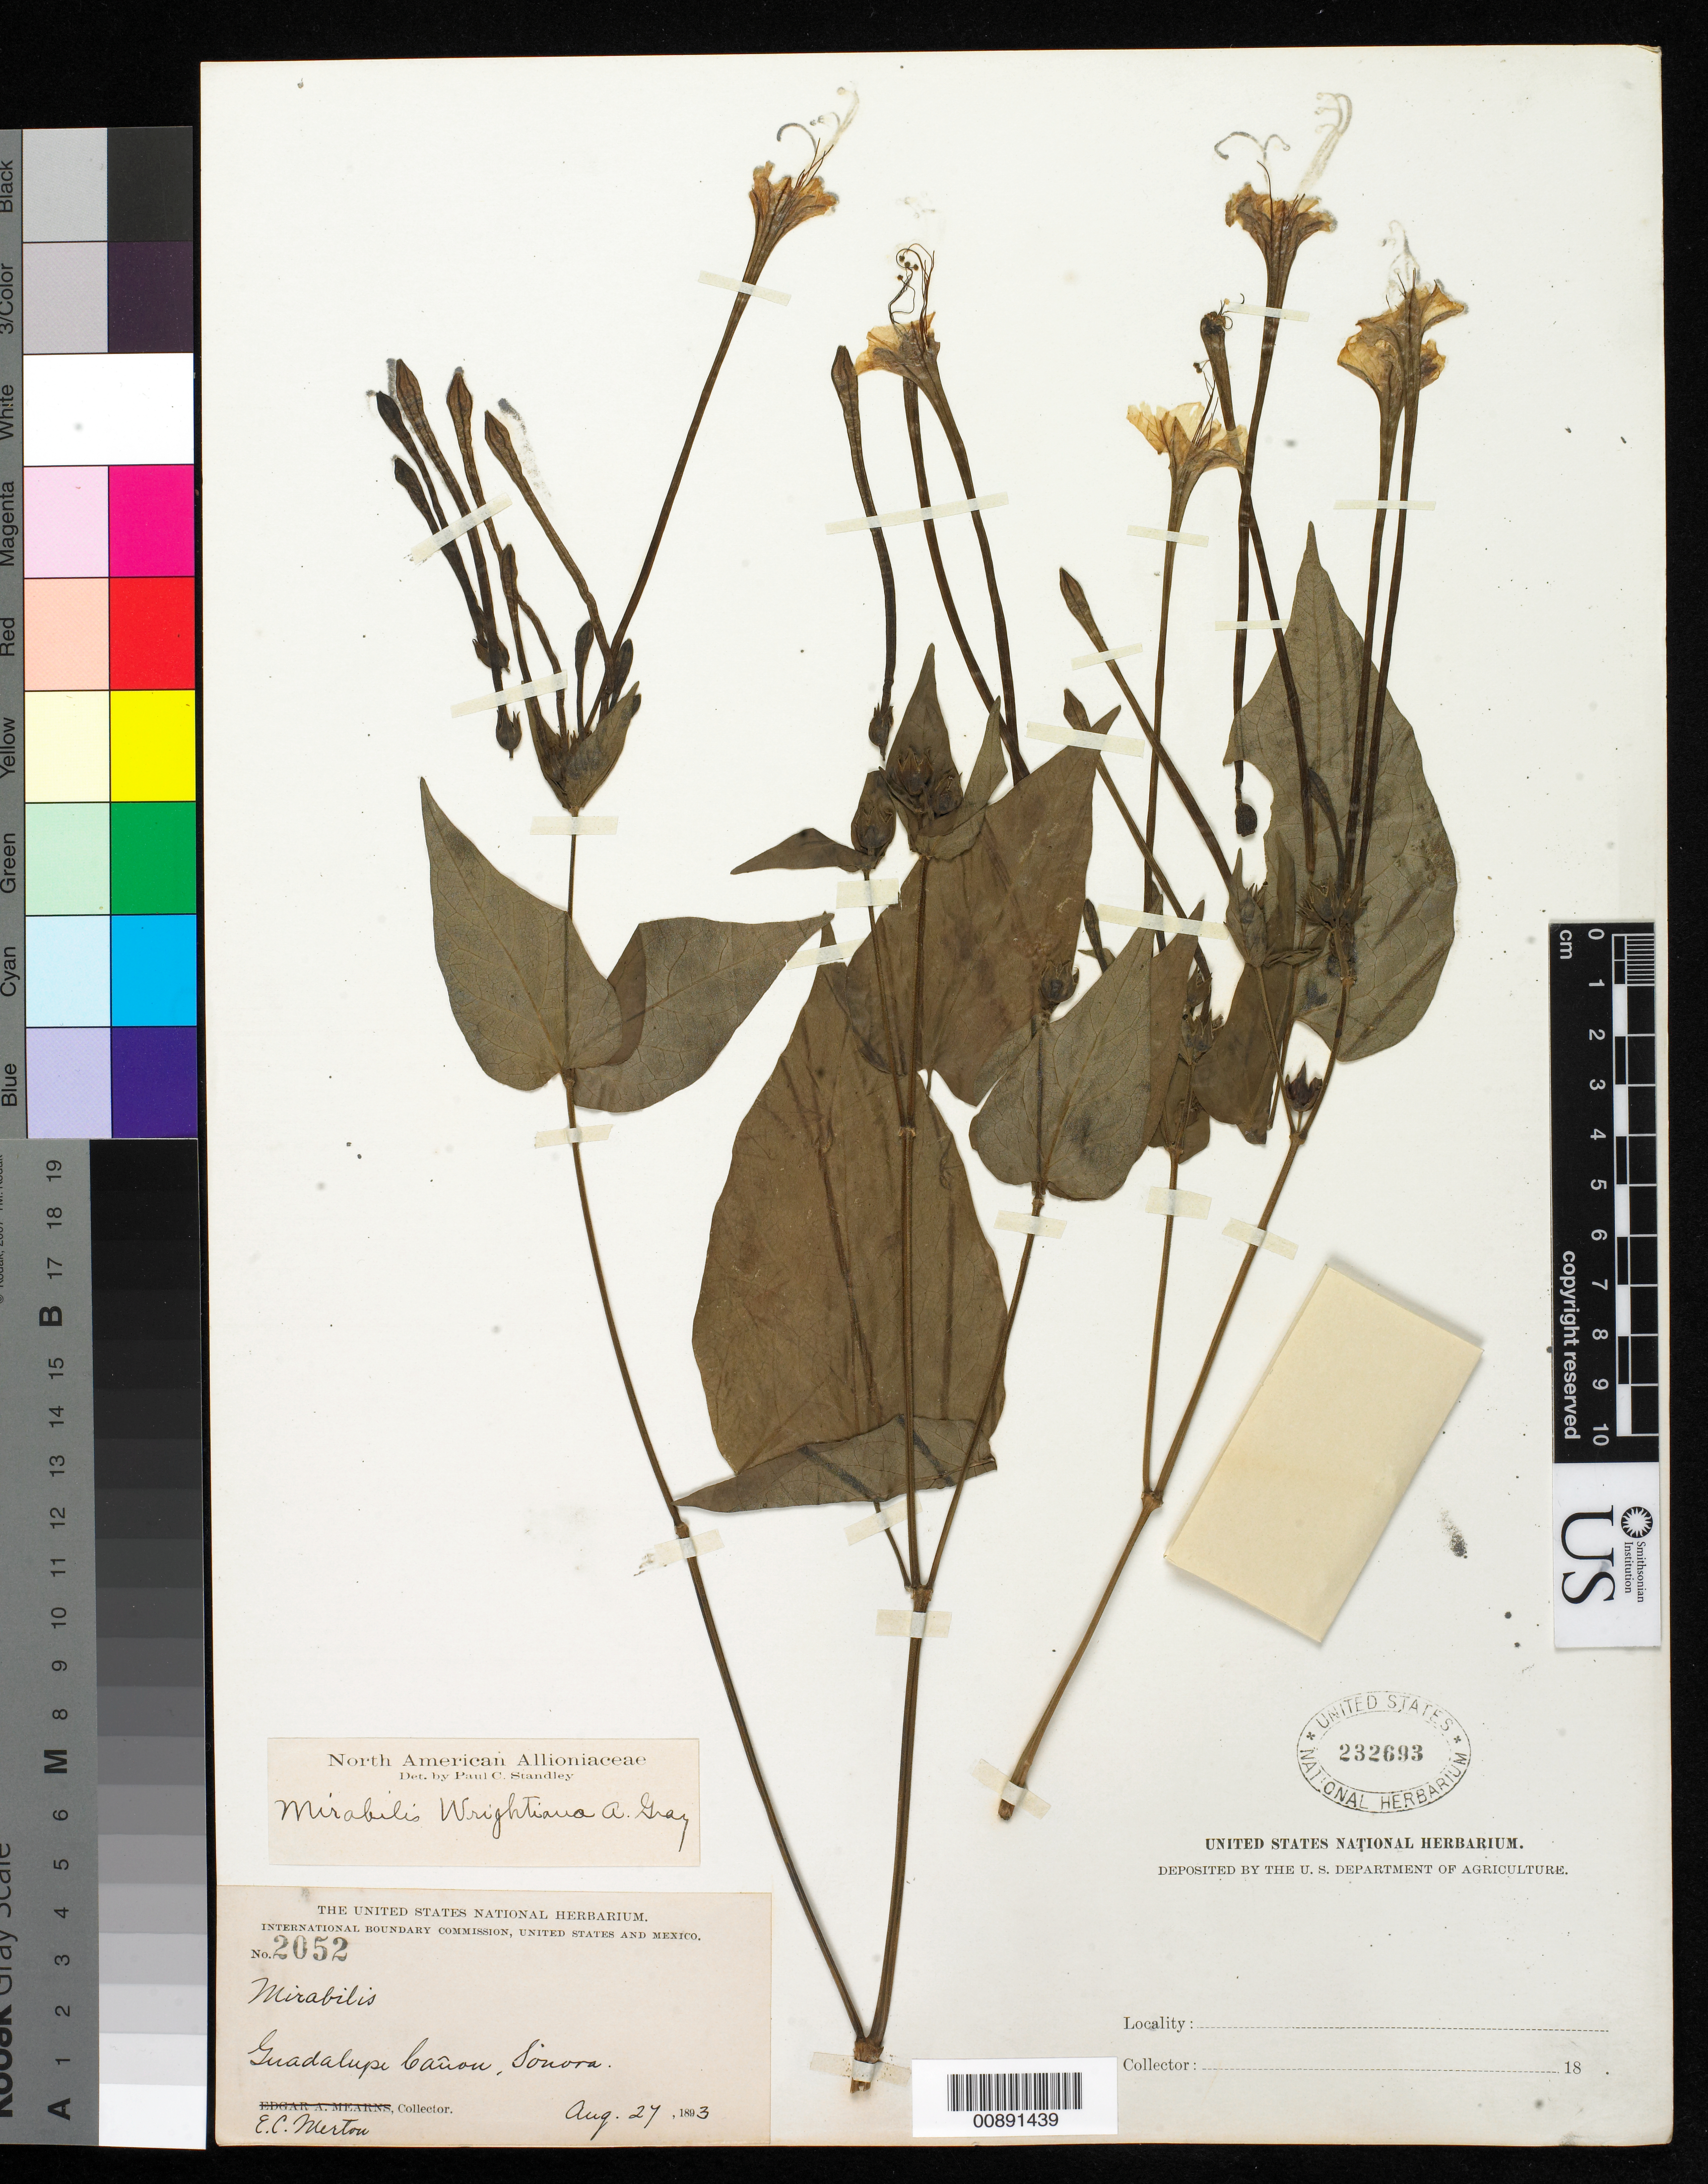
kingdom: Plantae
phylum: Tracheophyta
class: Magnoliopsida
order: Caryophyllales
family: Nyctaginaceae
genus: Mirabilis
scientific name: Mirabilis wrightiana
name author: A. Gray & Britton ex Kearney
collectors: E. Merton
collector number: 2052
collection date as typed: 27 Aug 1893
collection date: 1893-08-27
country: Mexico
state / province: Sonora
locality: Guadalupe Cañon, Sonora.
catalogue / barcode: US 232693